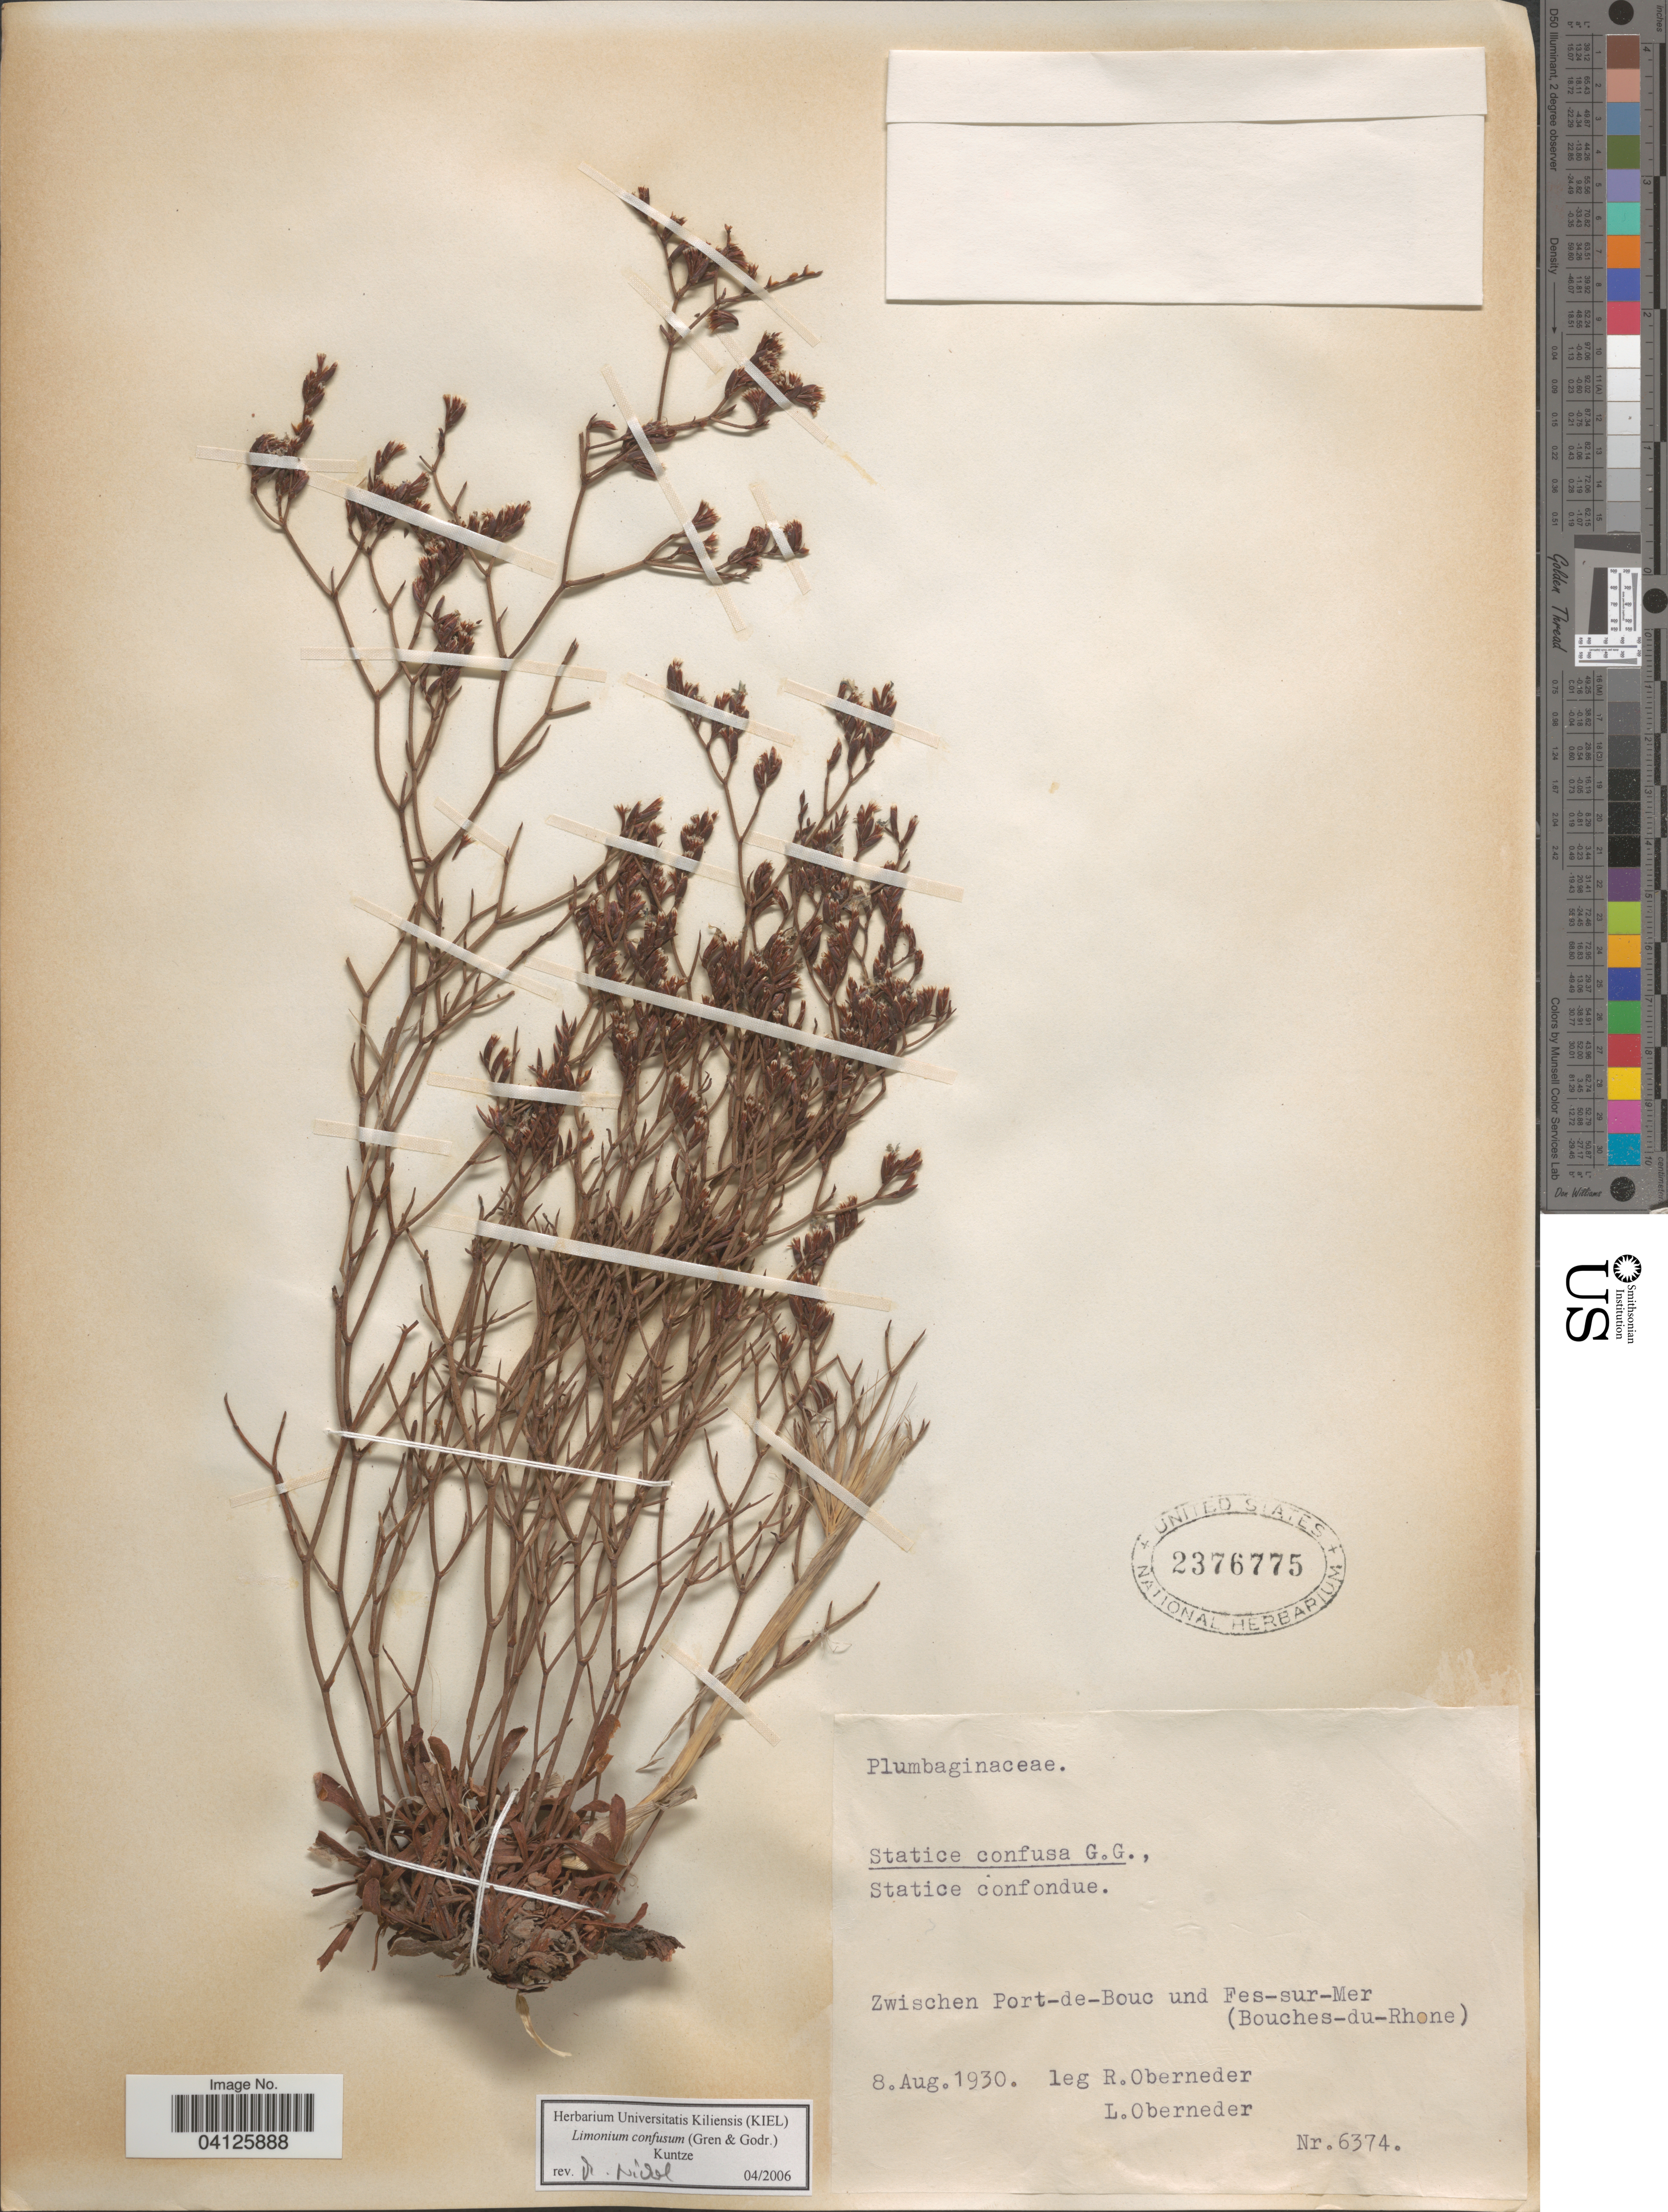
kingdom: Plantae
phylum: Tracheophyta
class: Magnoliopsida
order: Caryophyllales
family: Plumbaginaceae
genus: Limonium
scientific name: Limonium confusum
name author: (Gren. & Godr.) Fourr.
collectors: R. Oberneder & L. Oberneder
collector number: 6374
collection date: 1930-08-08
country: France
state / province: Provence-Alpes-Côte d'Azur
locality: Zwischen Port-de-Bouc und Fes-sur-Mer. (Bouches-du-Rhone).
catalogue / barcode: US 2376775